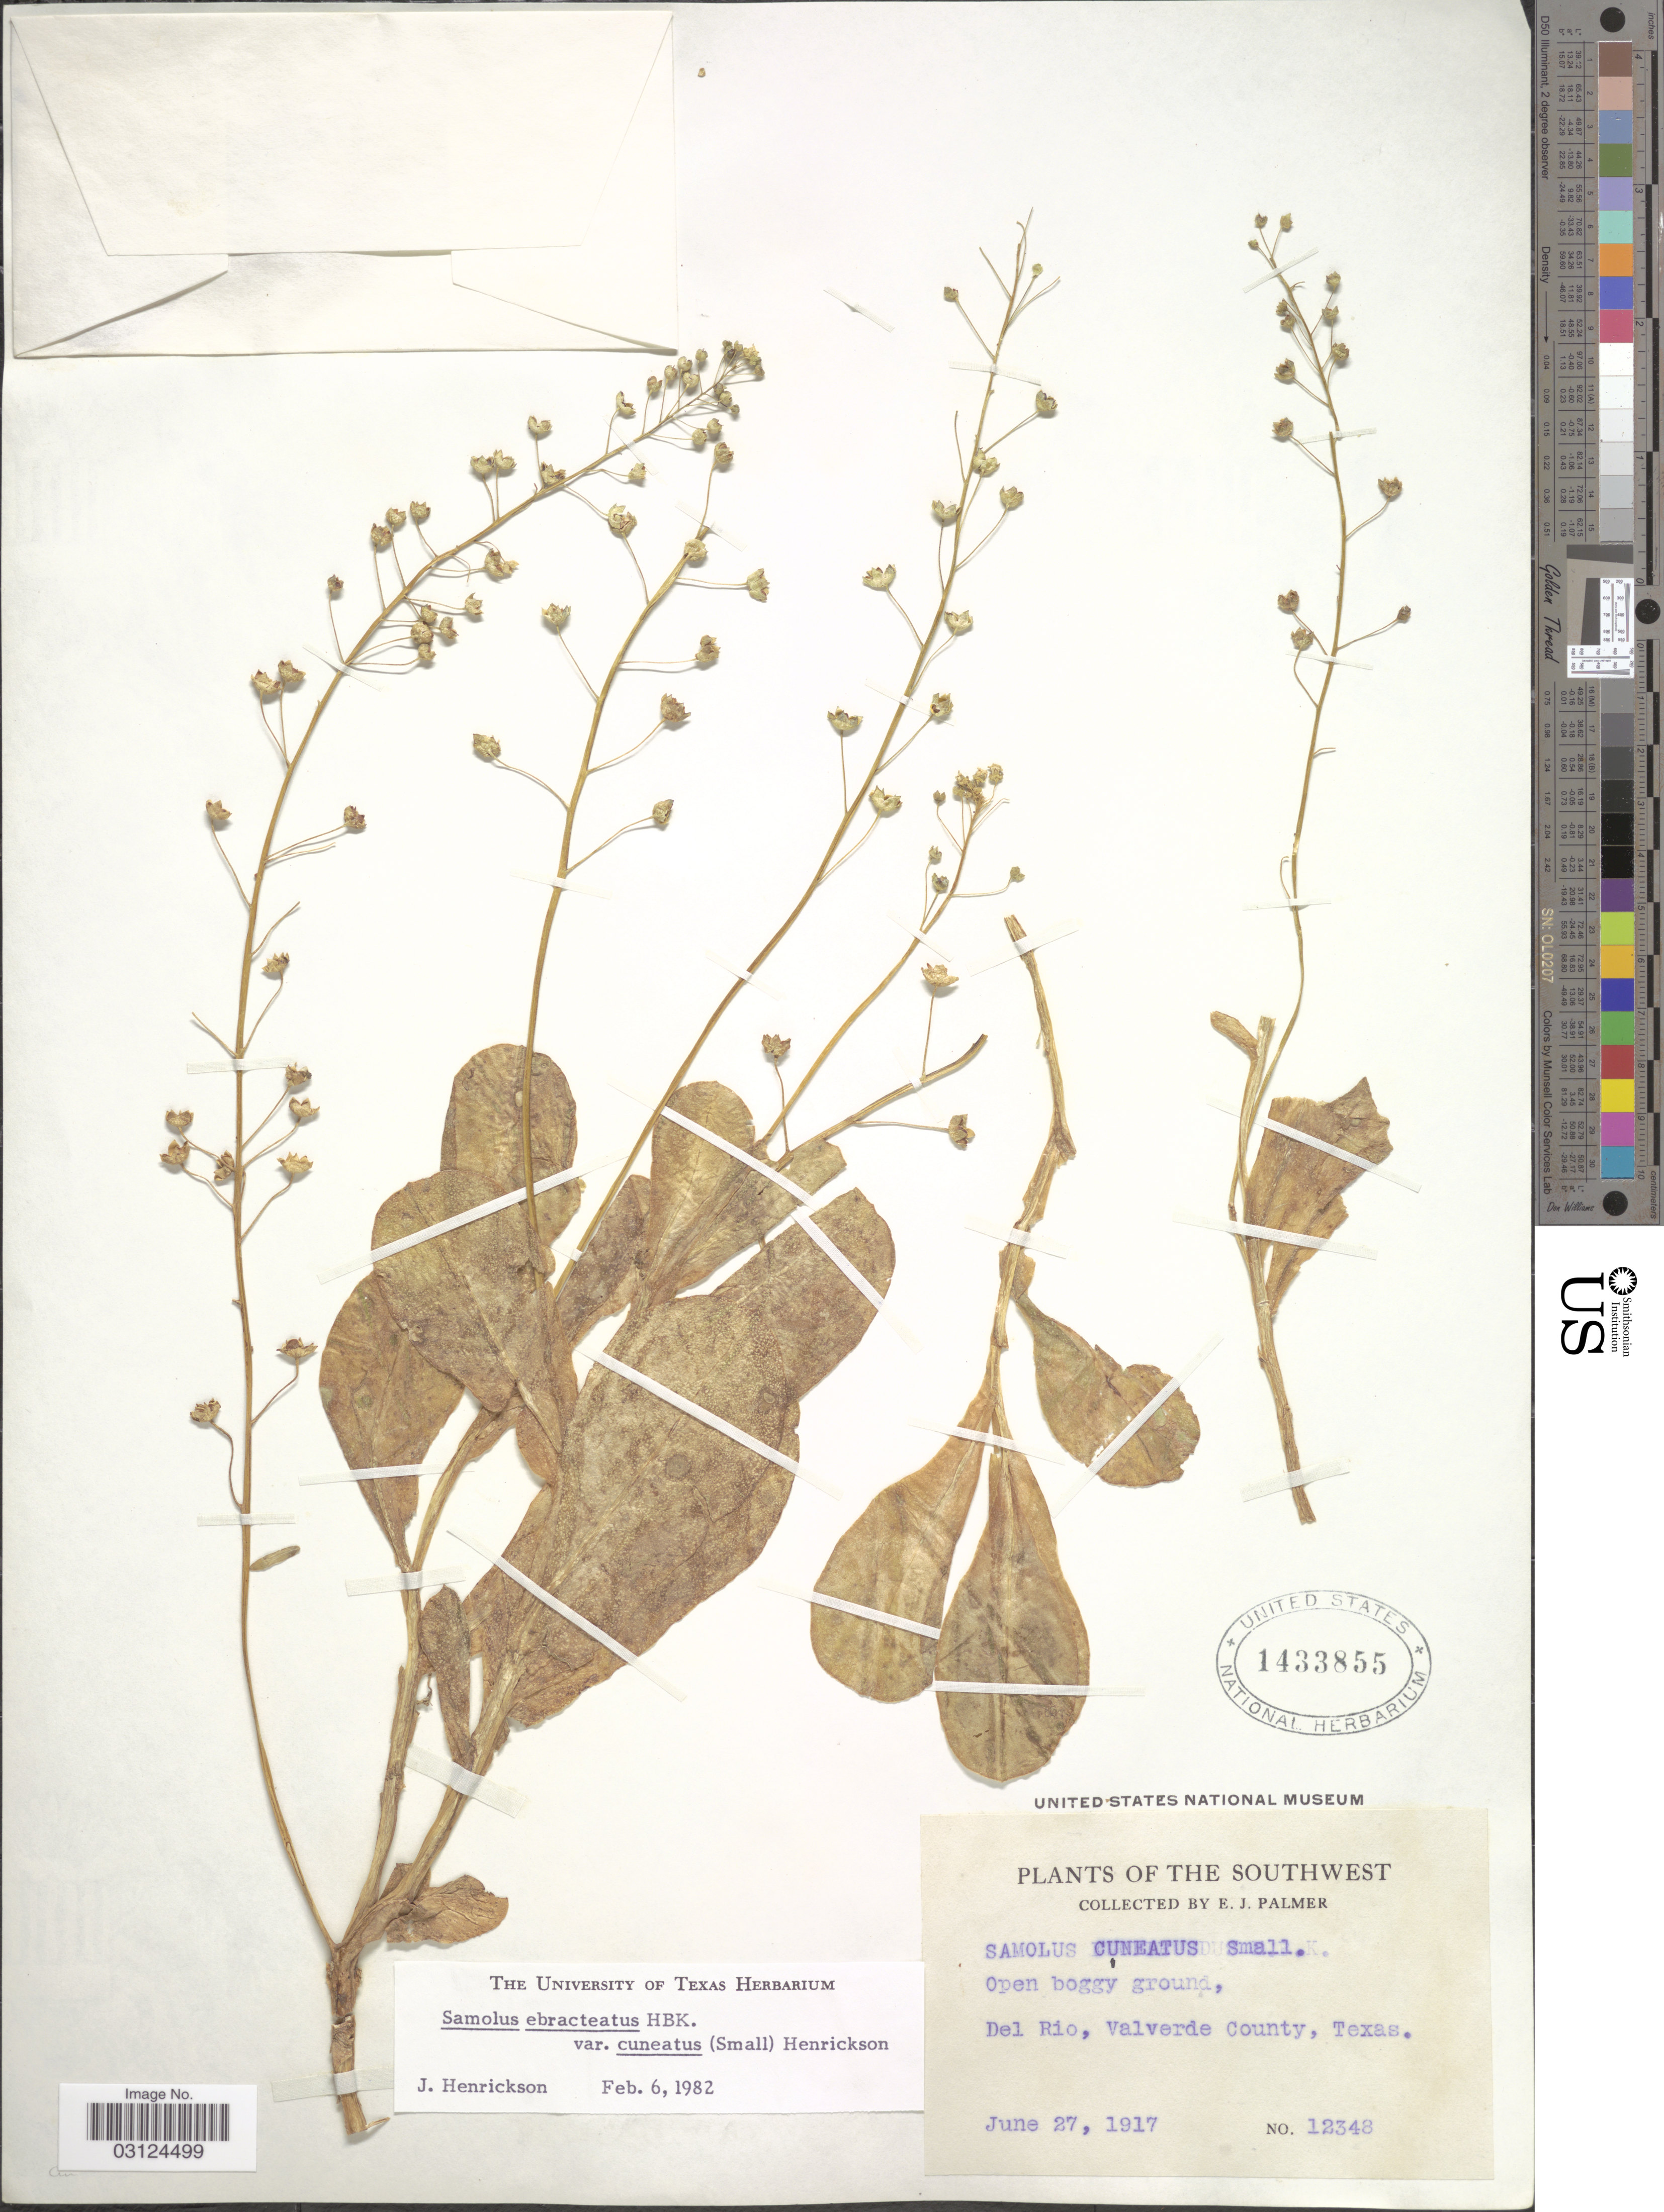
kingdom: Plantae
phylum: Tracheophyta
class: Magnoliopsida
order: Ericales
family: Primulaceae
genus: Samolus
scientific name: Samolus ebracteatus subsp. cuneatus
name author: (Small) R. Knuth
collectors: E. J. Palmer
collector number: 12348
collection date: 1917-06-27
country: United States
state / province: Texas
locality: The Southwest, Del Rio, Valverde County, Texas.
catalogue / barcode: US 1433855